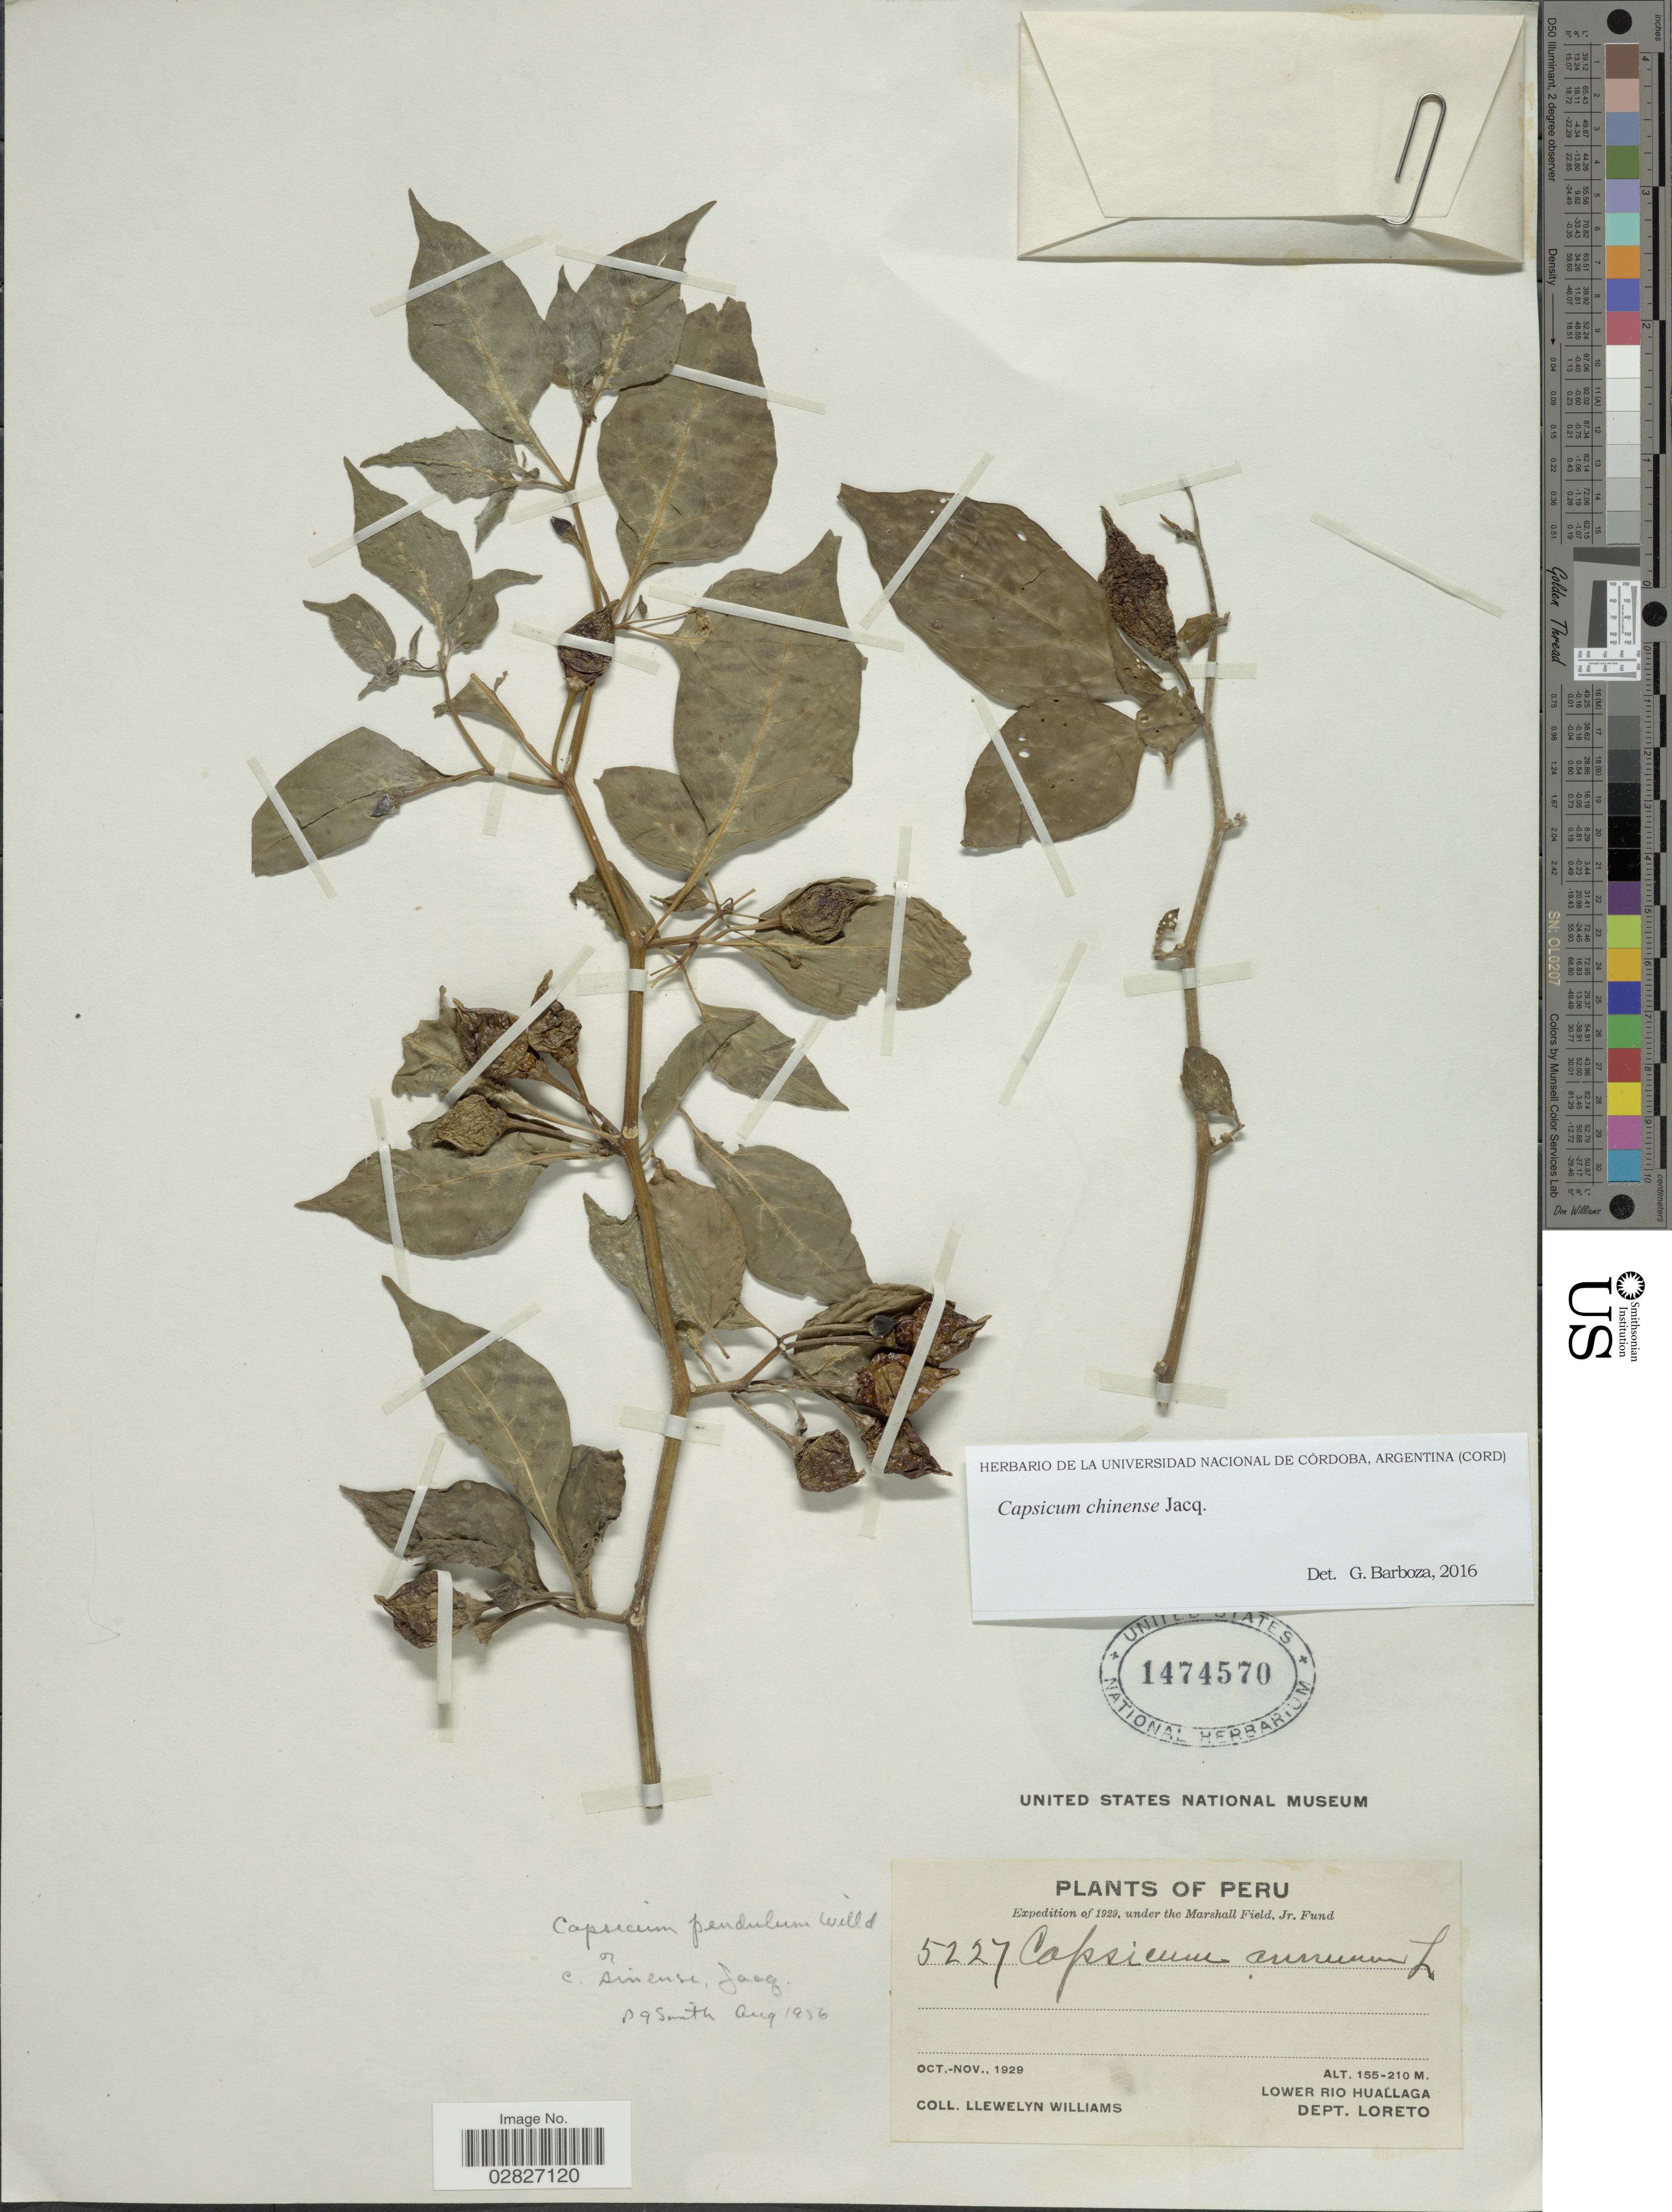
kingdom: Plantae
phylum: Tracheophyta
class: Magnoliopsida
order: Solanales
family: Solanaceae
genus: Capsicum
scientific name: Capsicum chinense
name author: Jacq.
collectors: Ll. Williams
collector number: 5227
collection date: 1929-10/1929-11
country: Peru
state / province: Loreto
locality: Lower Rio Huallaga, Dept. Loreto.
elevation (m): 155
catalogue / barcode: US 1474570